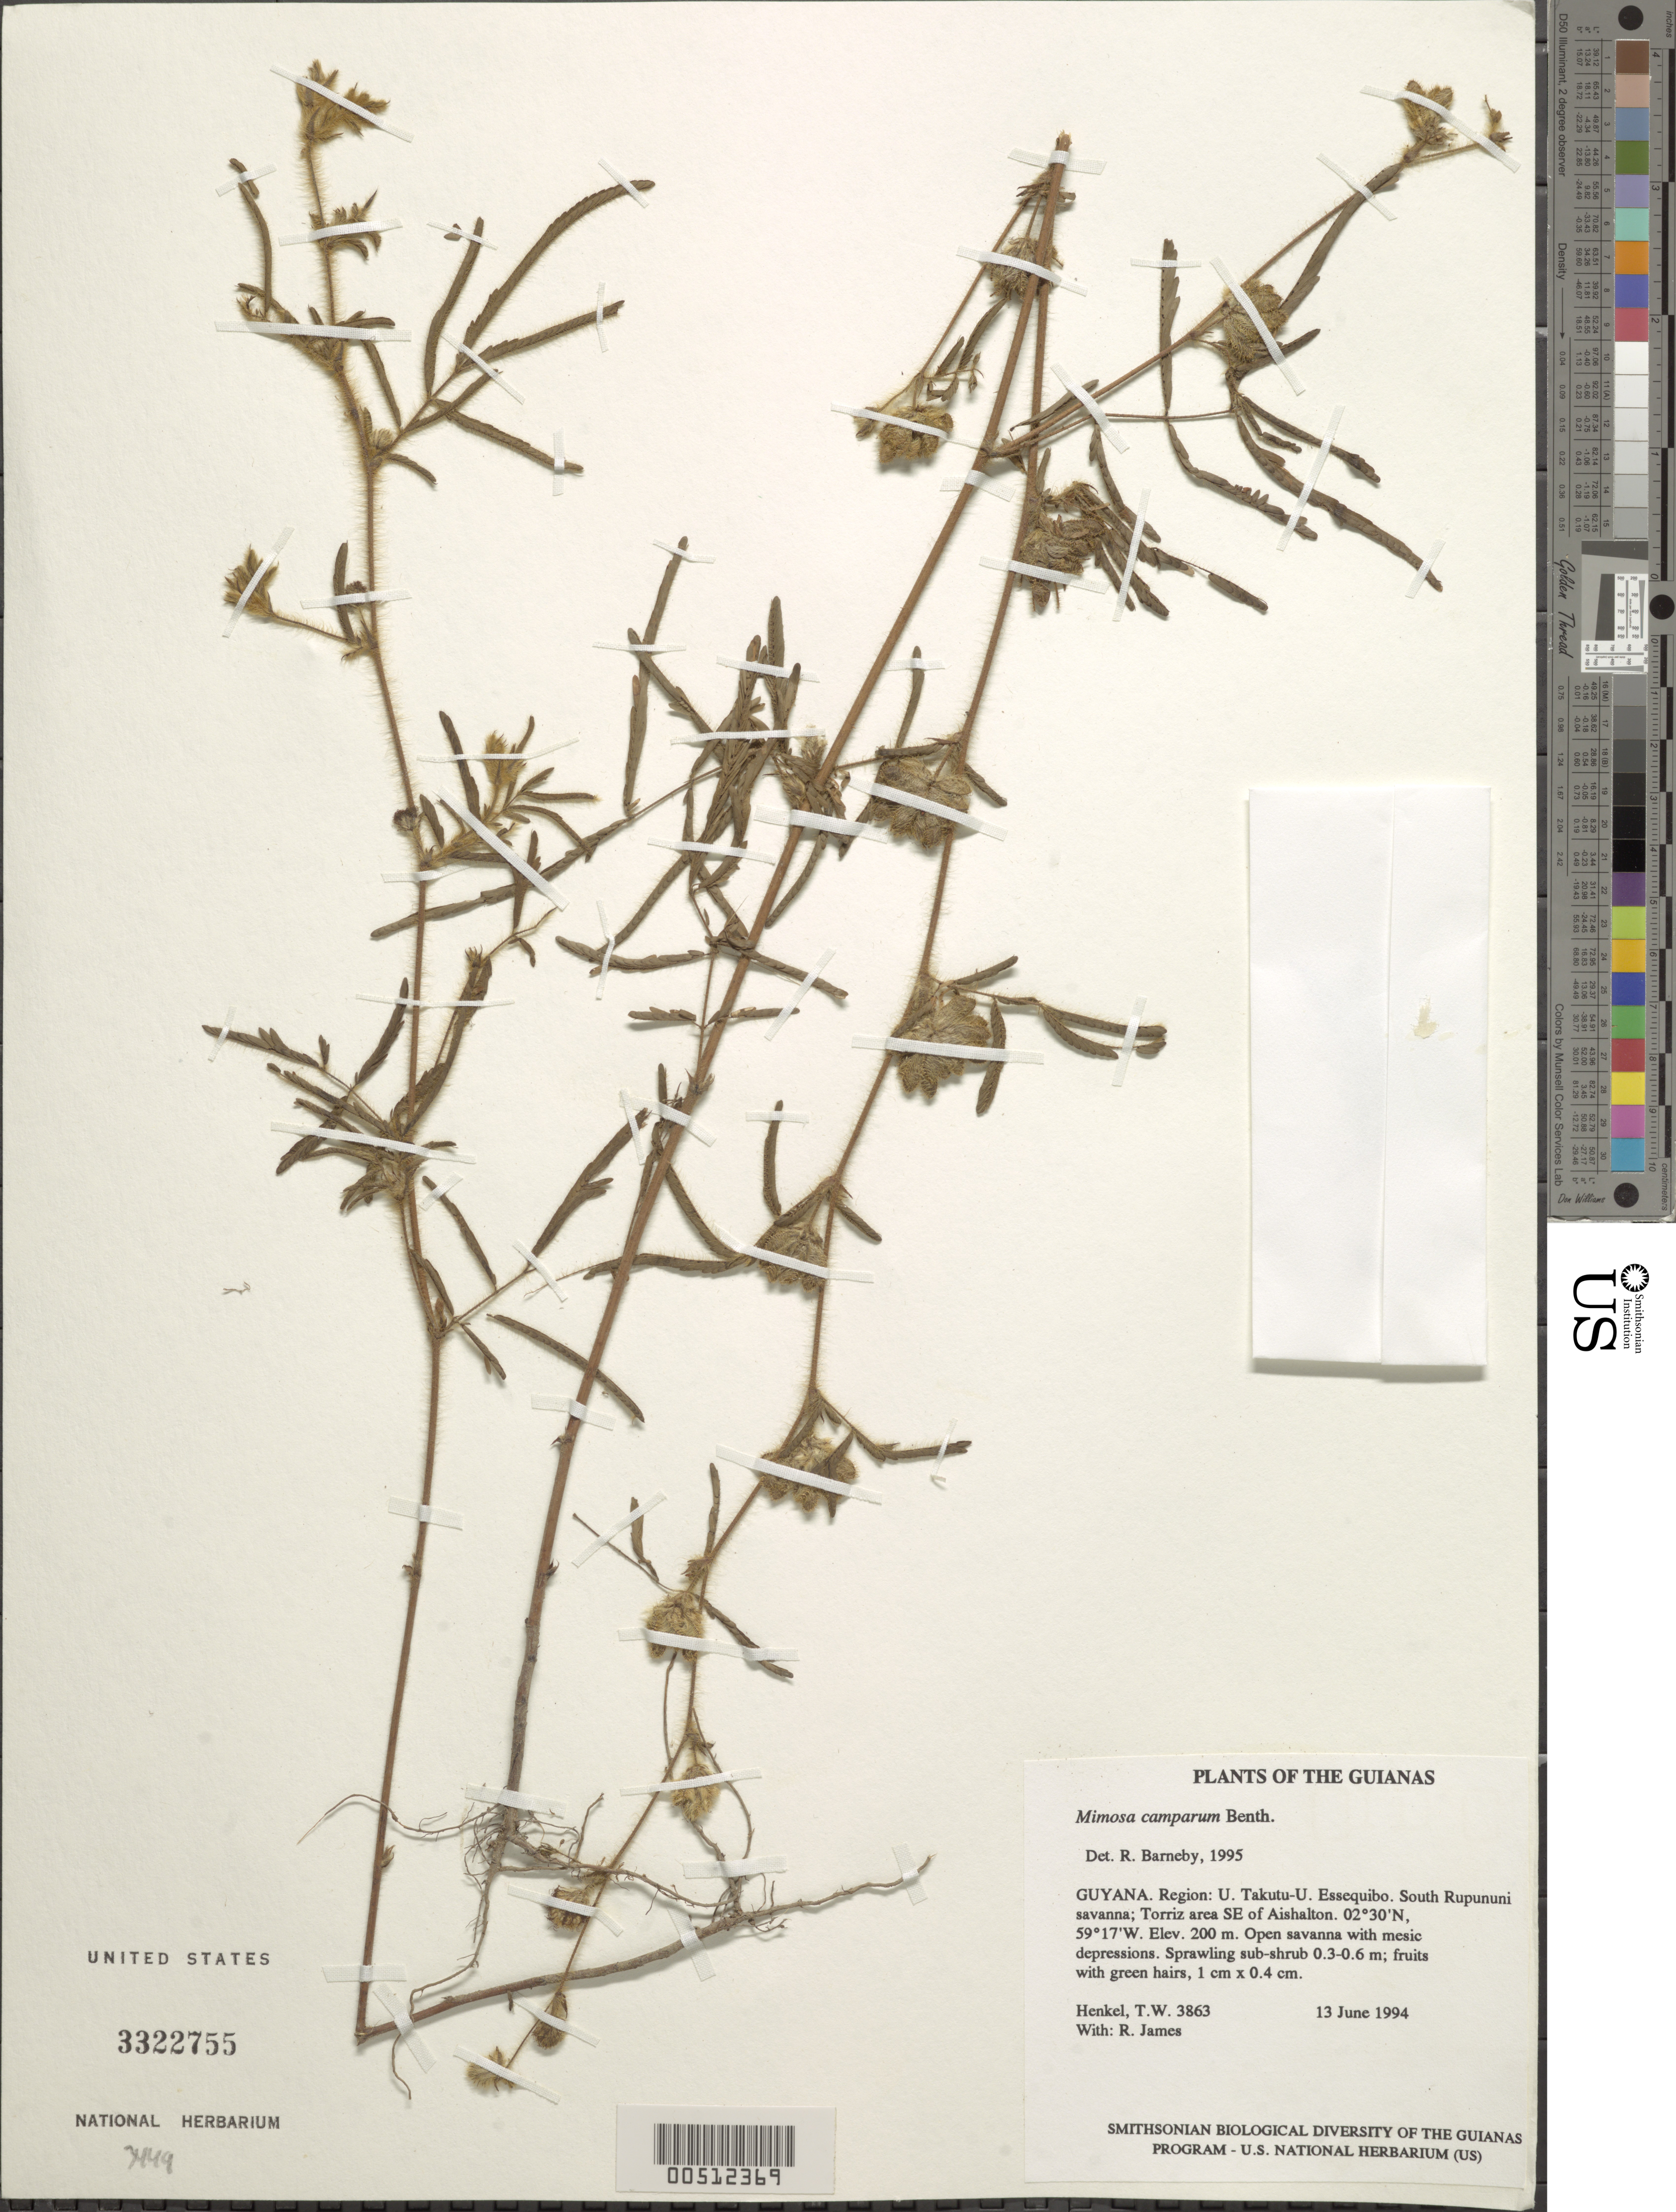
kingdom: Plantae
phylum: Tracheophyta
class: Magnoliopsida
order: Fabales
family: Fabaceae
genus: Mimosa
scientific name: Mimosa camporum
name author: Benth.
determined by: Barneby, Rupert C., (NY)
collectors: T. Henkel & R. James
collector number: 3863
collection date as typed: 13 June 1994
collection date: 1994-06-13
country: Guyana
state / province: U. Takutu-U. Essequibo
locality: South Rupununi savanna; Torriz area SE of Aishalton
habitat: Open savanna with mesic depressions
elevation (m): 200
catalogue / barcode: US 3322755